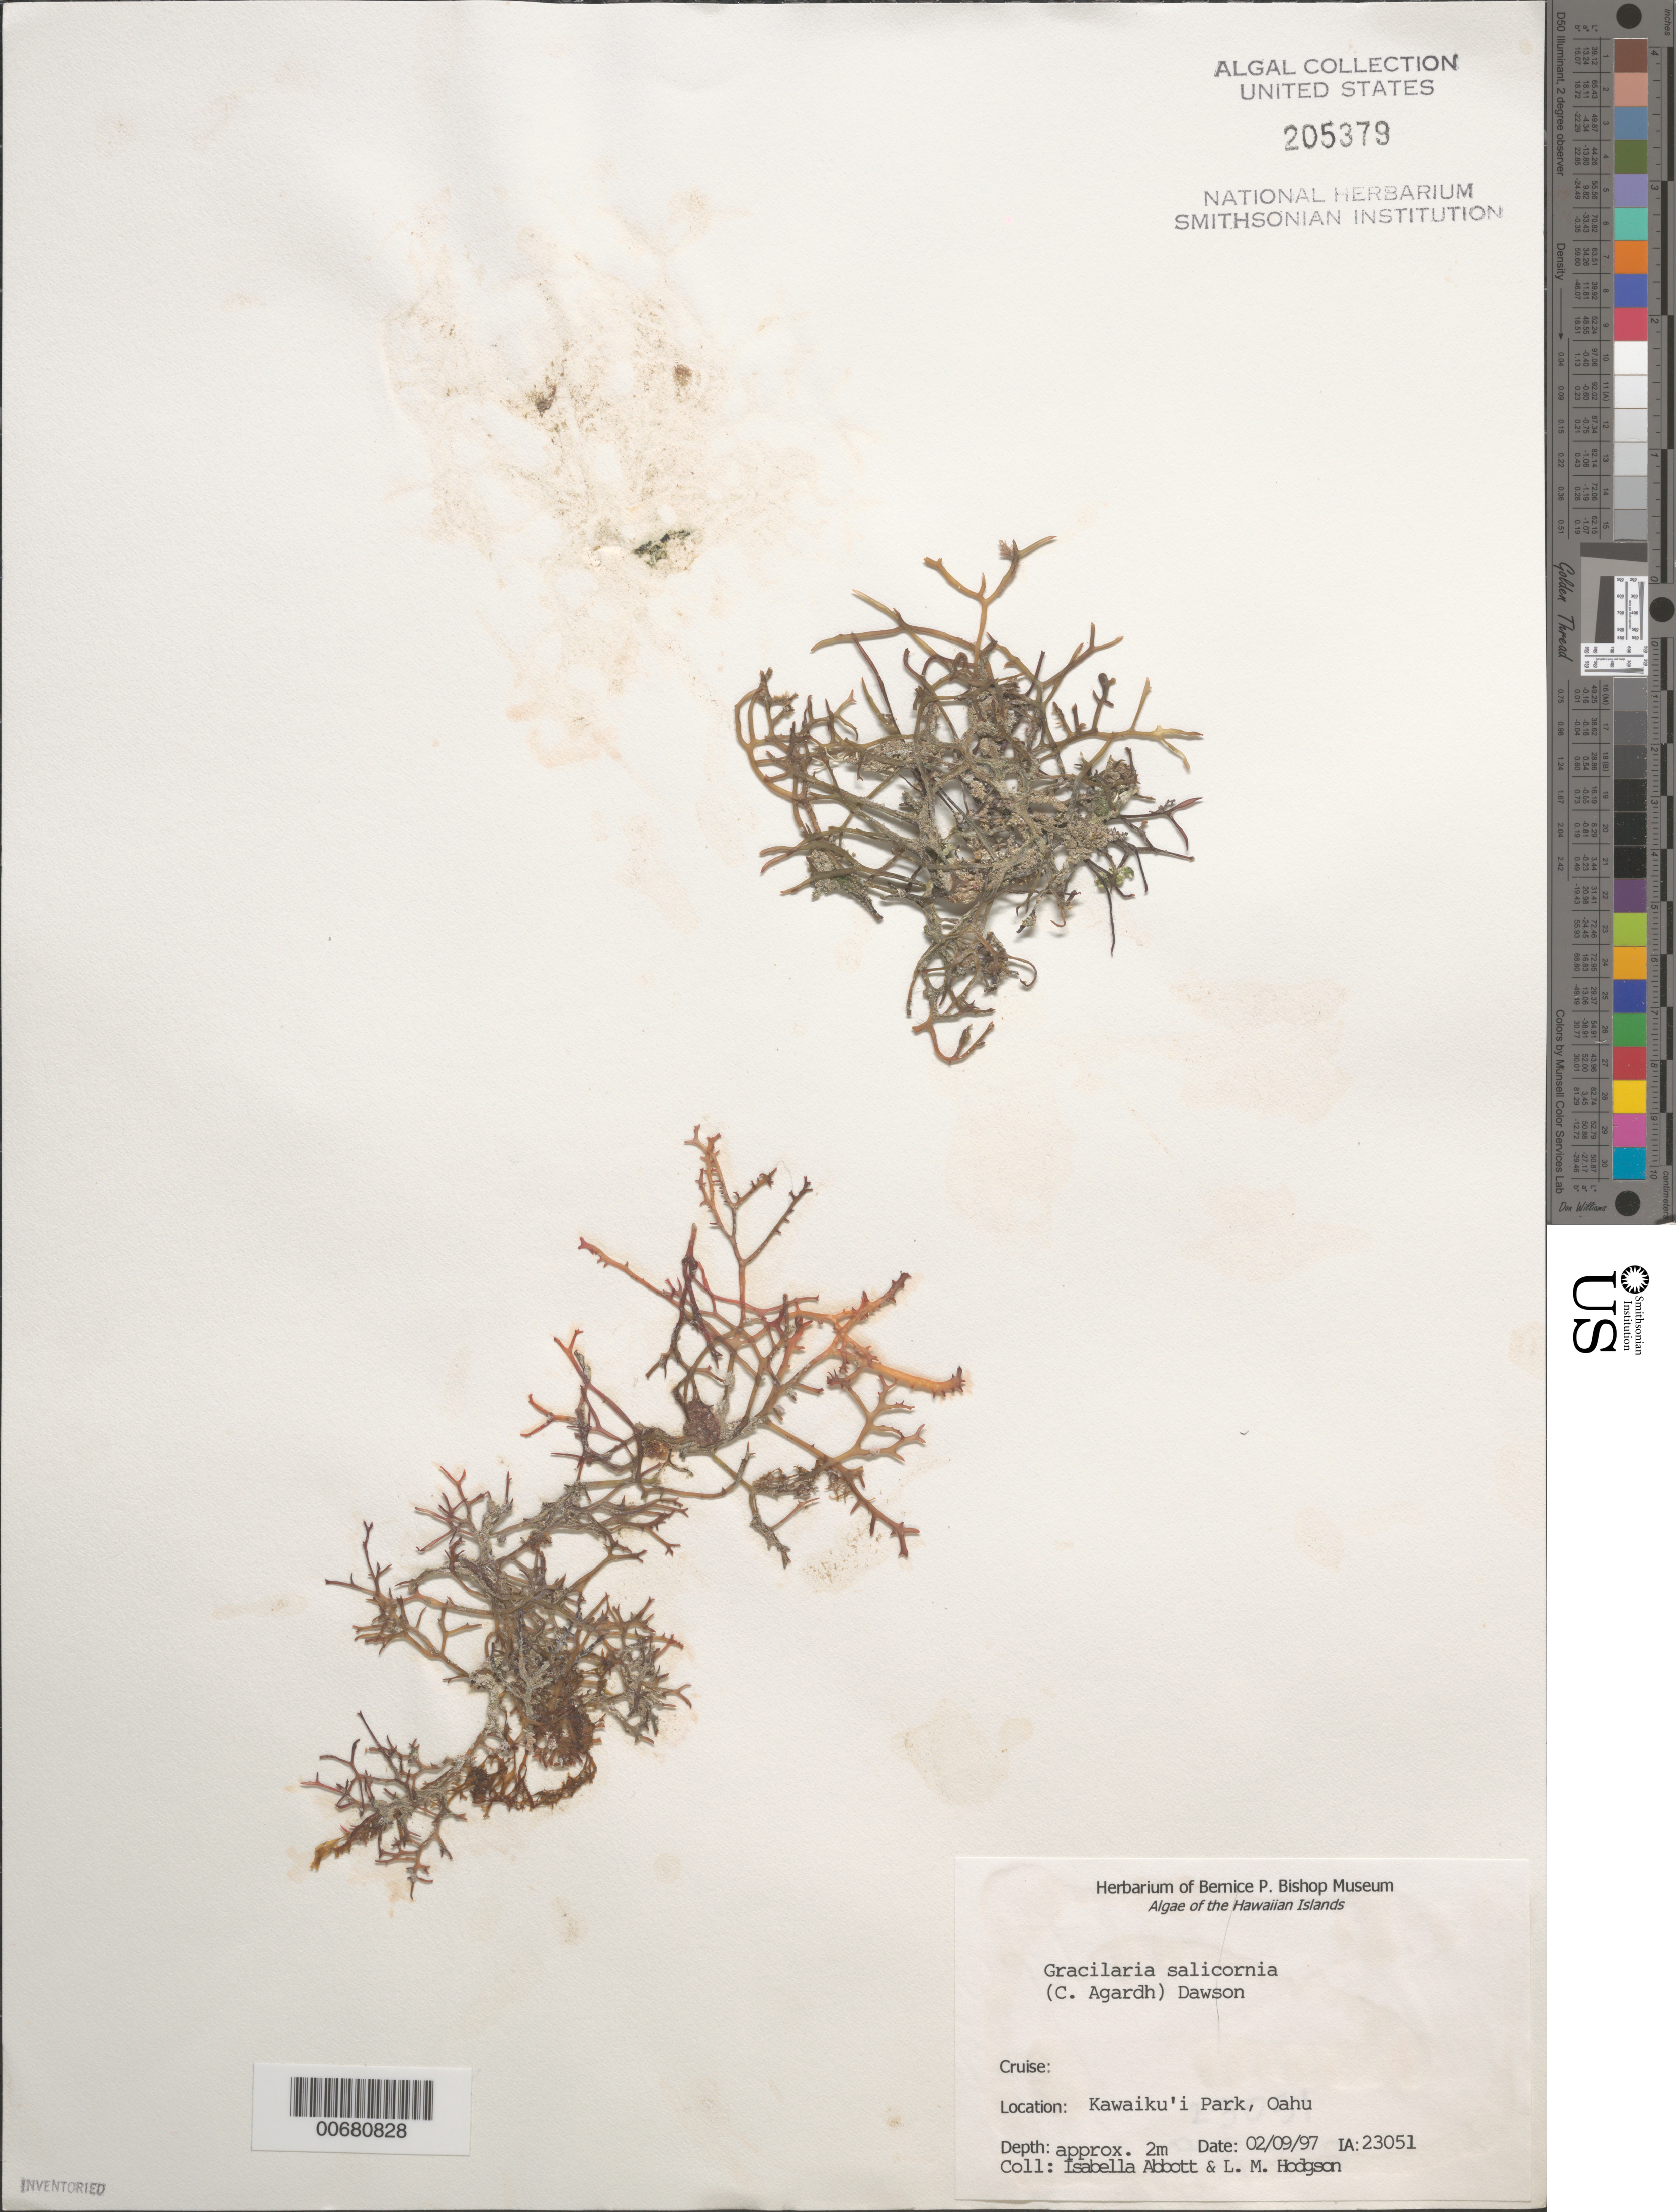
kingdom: Plantae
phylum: Rhodophyta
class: Florideophyceae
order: Gracilariales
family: Gracilariaceae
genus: Gracilaria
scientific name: Gracilaria salicornia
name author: (C. Agardh) E.Y. Dawson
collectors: I. A. Abbott & L. M. Hodgson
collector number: IAA 23051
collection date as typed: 09 Feb 1997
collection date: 1997-02-09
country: United States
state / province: Hawaii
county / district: Honolulu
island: Oahu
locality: Kawaiku'i Park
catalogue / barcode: US 205379